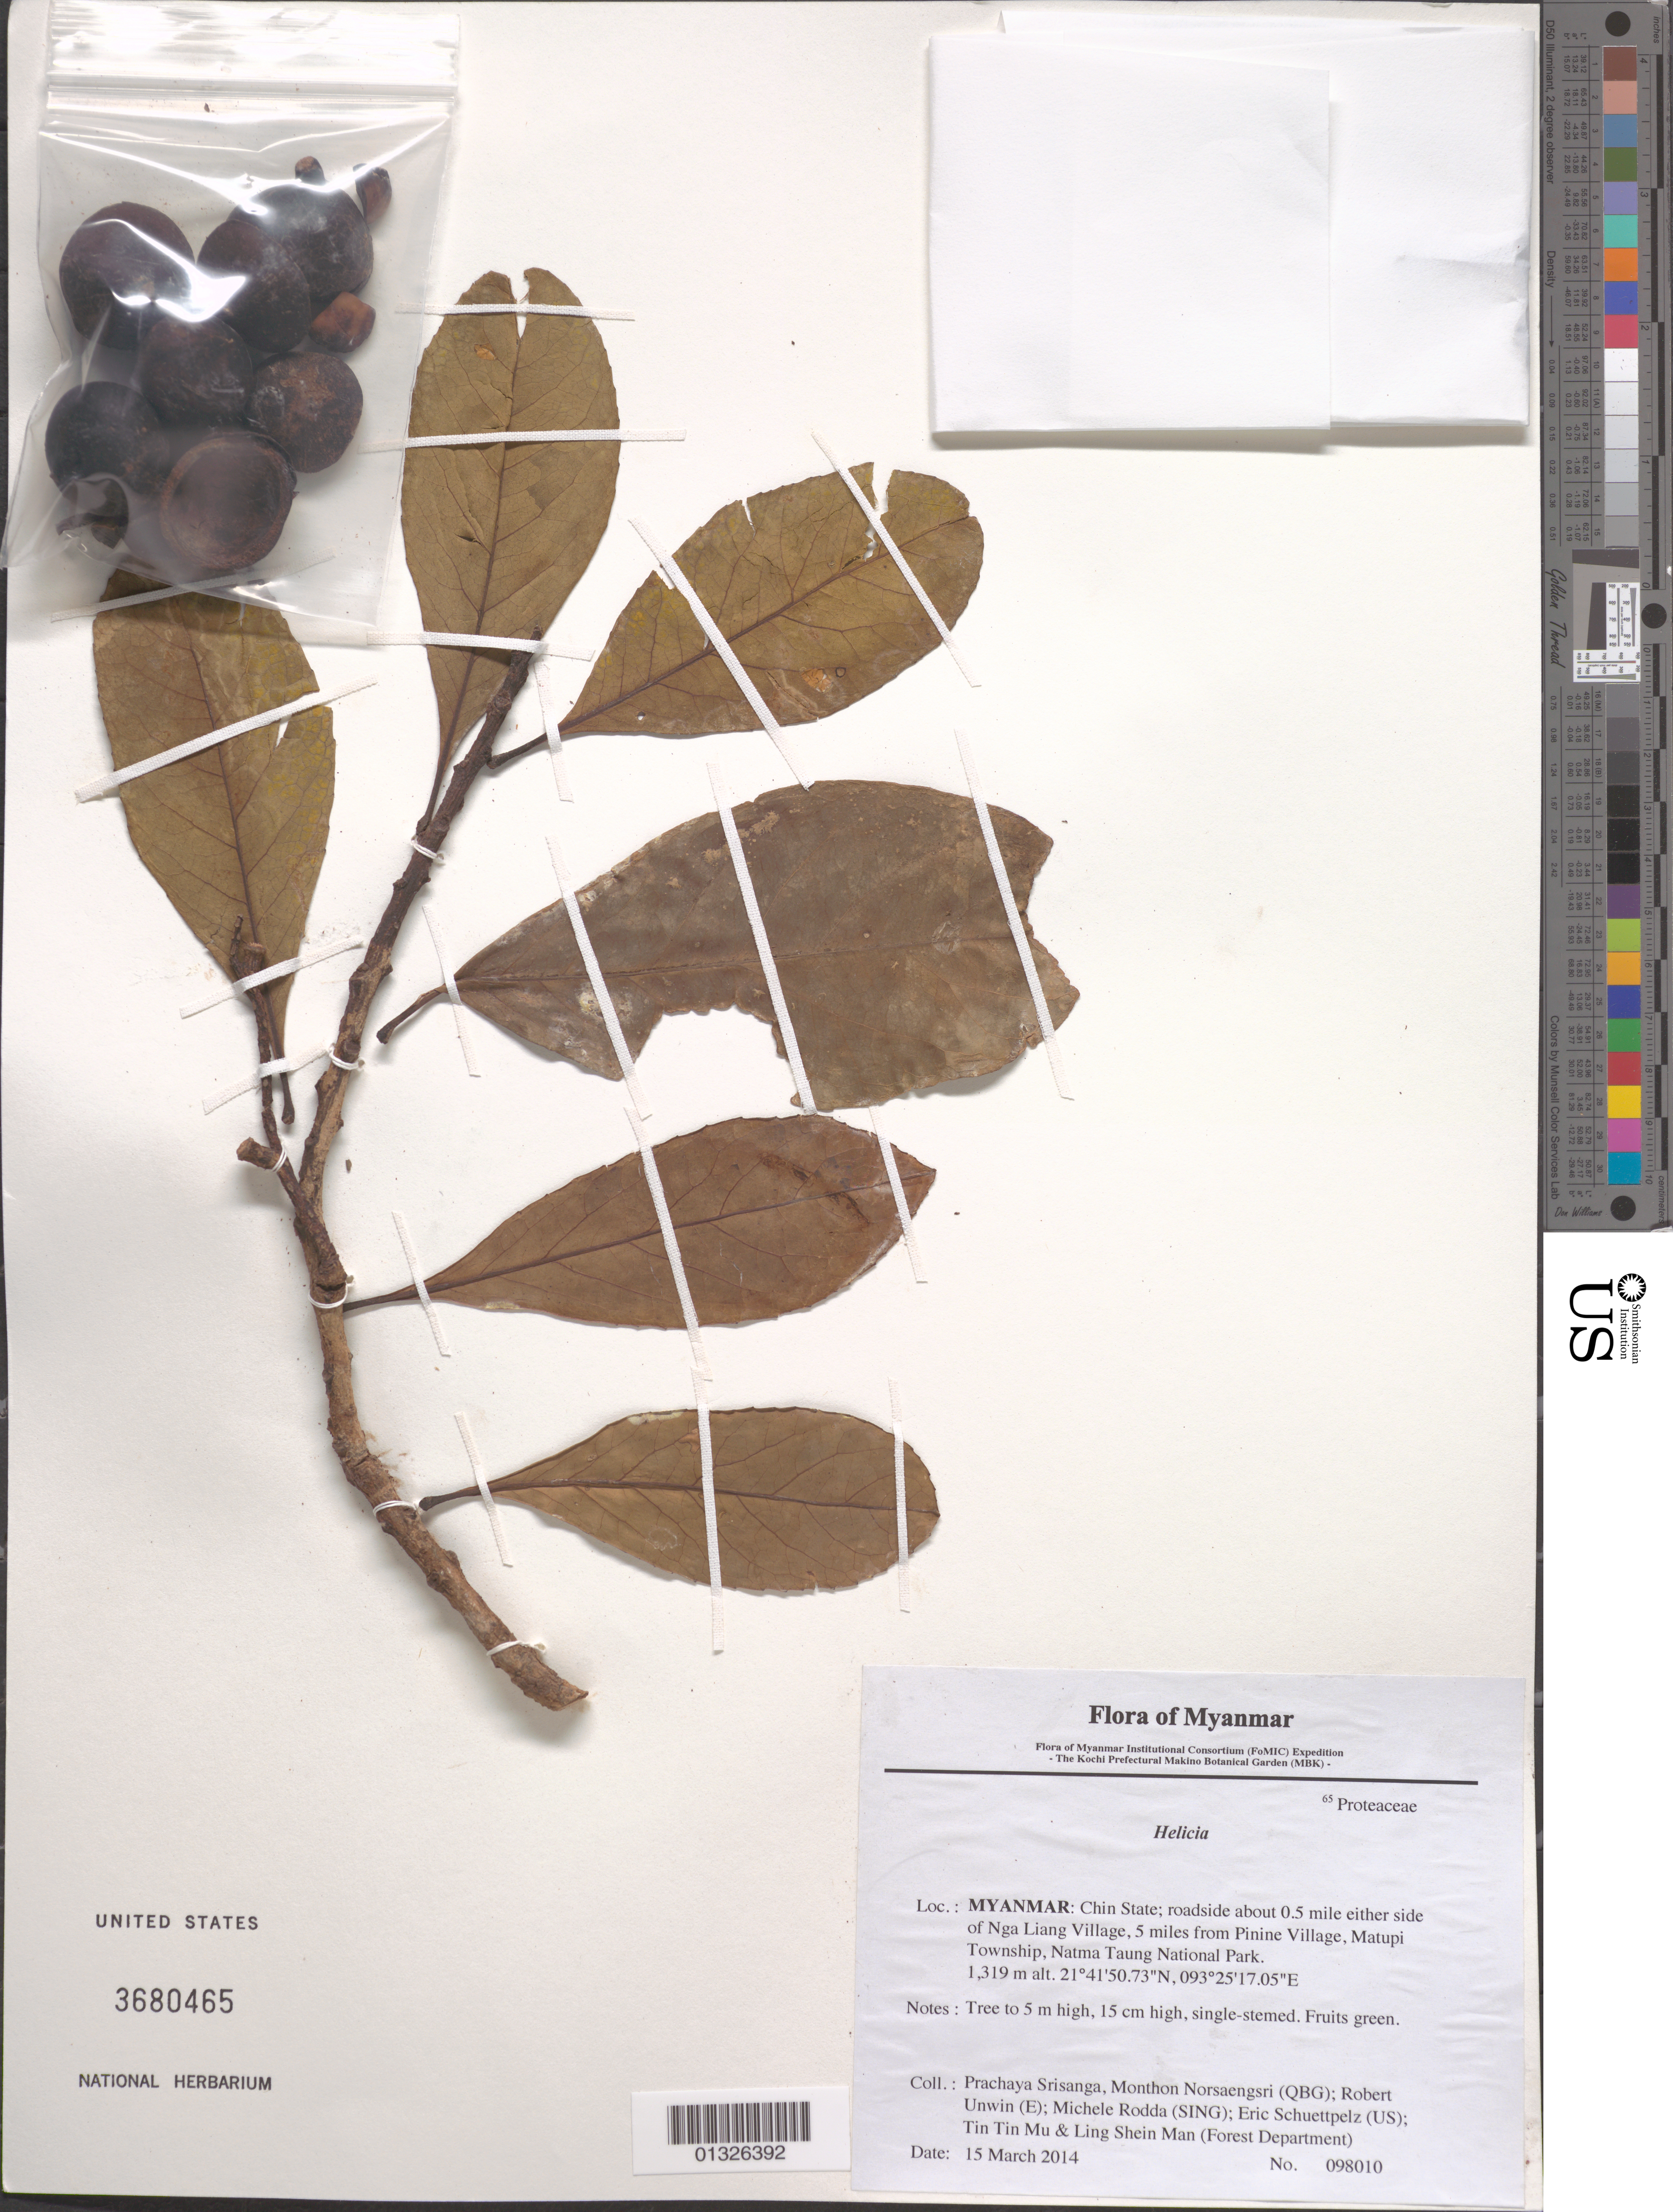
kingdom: Plantae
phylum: Tracheophyta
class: Magnoliopsida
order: Proteales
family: Proteaceae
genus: Helicia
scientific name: Helicia sp.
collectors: P. Srisanga, M. Norsaengsri, R. Unwin, M. Rodda, E. Schuettpelz, Tin Tin Mu & Ling Shein Man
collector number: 98010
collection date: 2014-03-15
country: Myanmar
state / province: Chin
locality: Roadside about 0.5 mile either side of Nga Liang Village, 5 miles from Pinine Village, Matupi Township, Natma Taung National Park.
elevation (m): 1319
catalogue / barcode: US 3680465